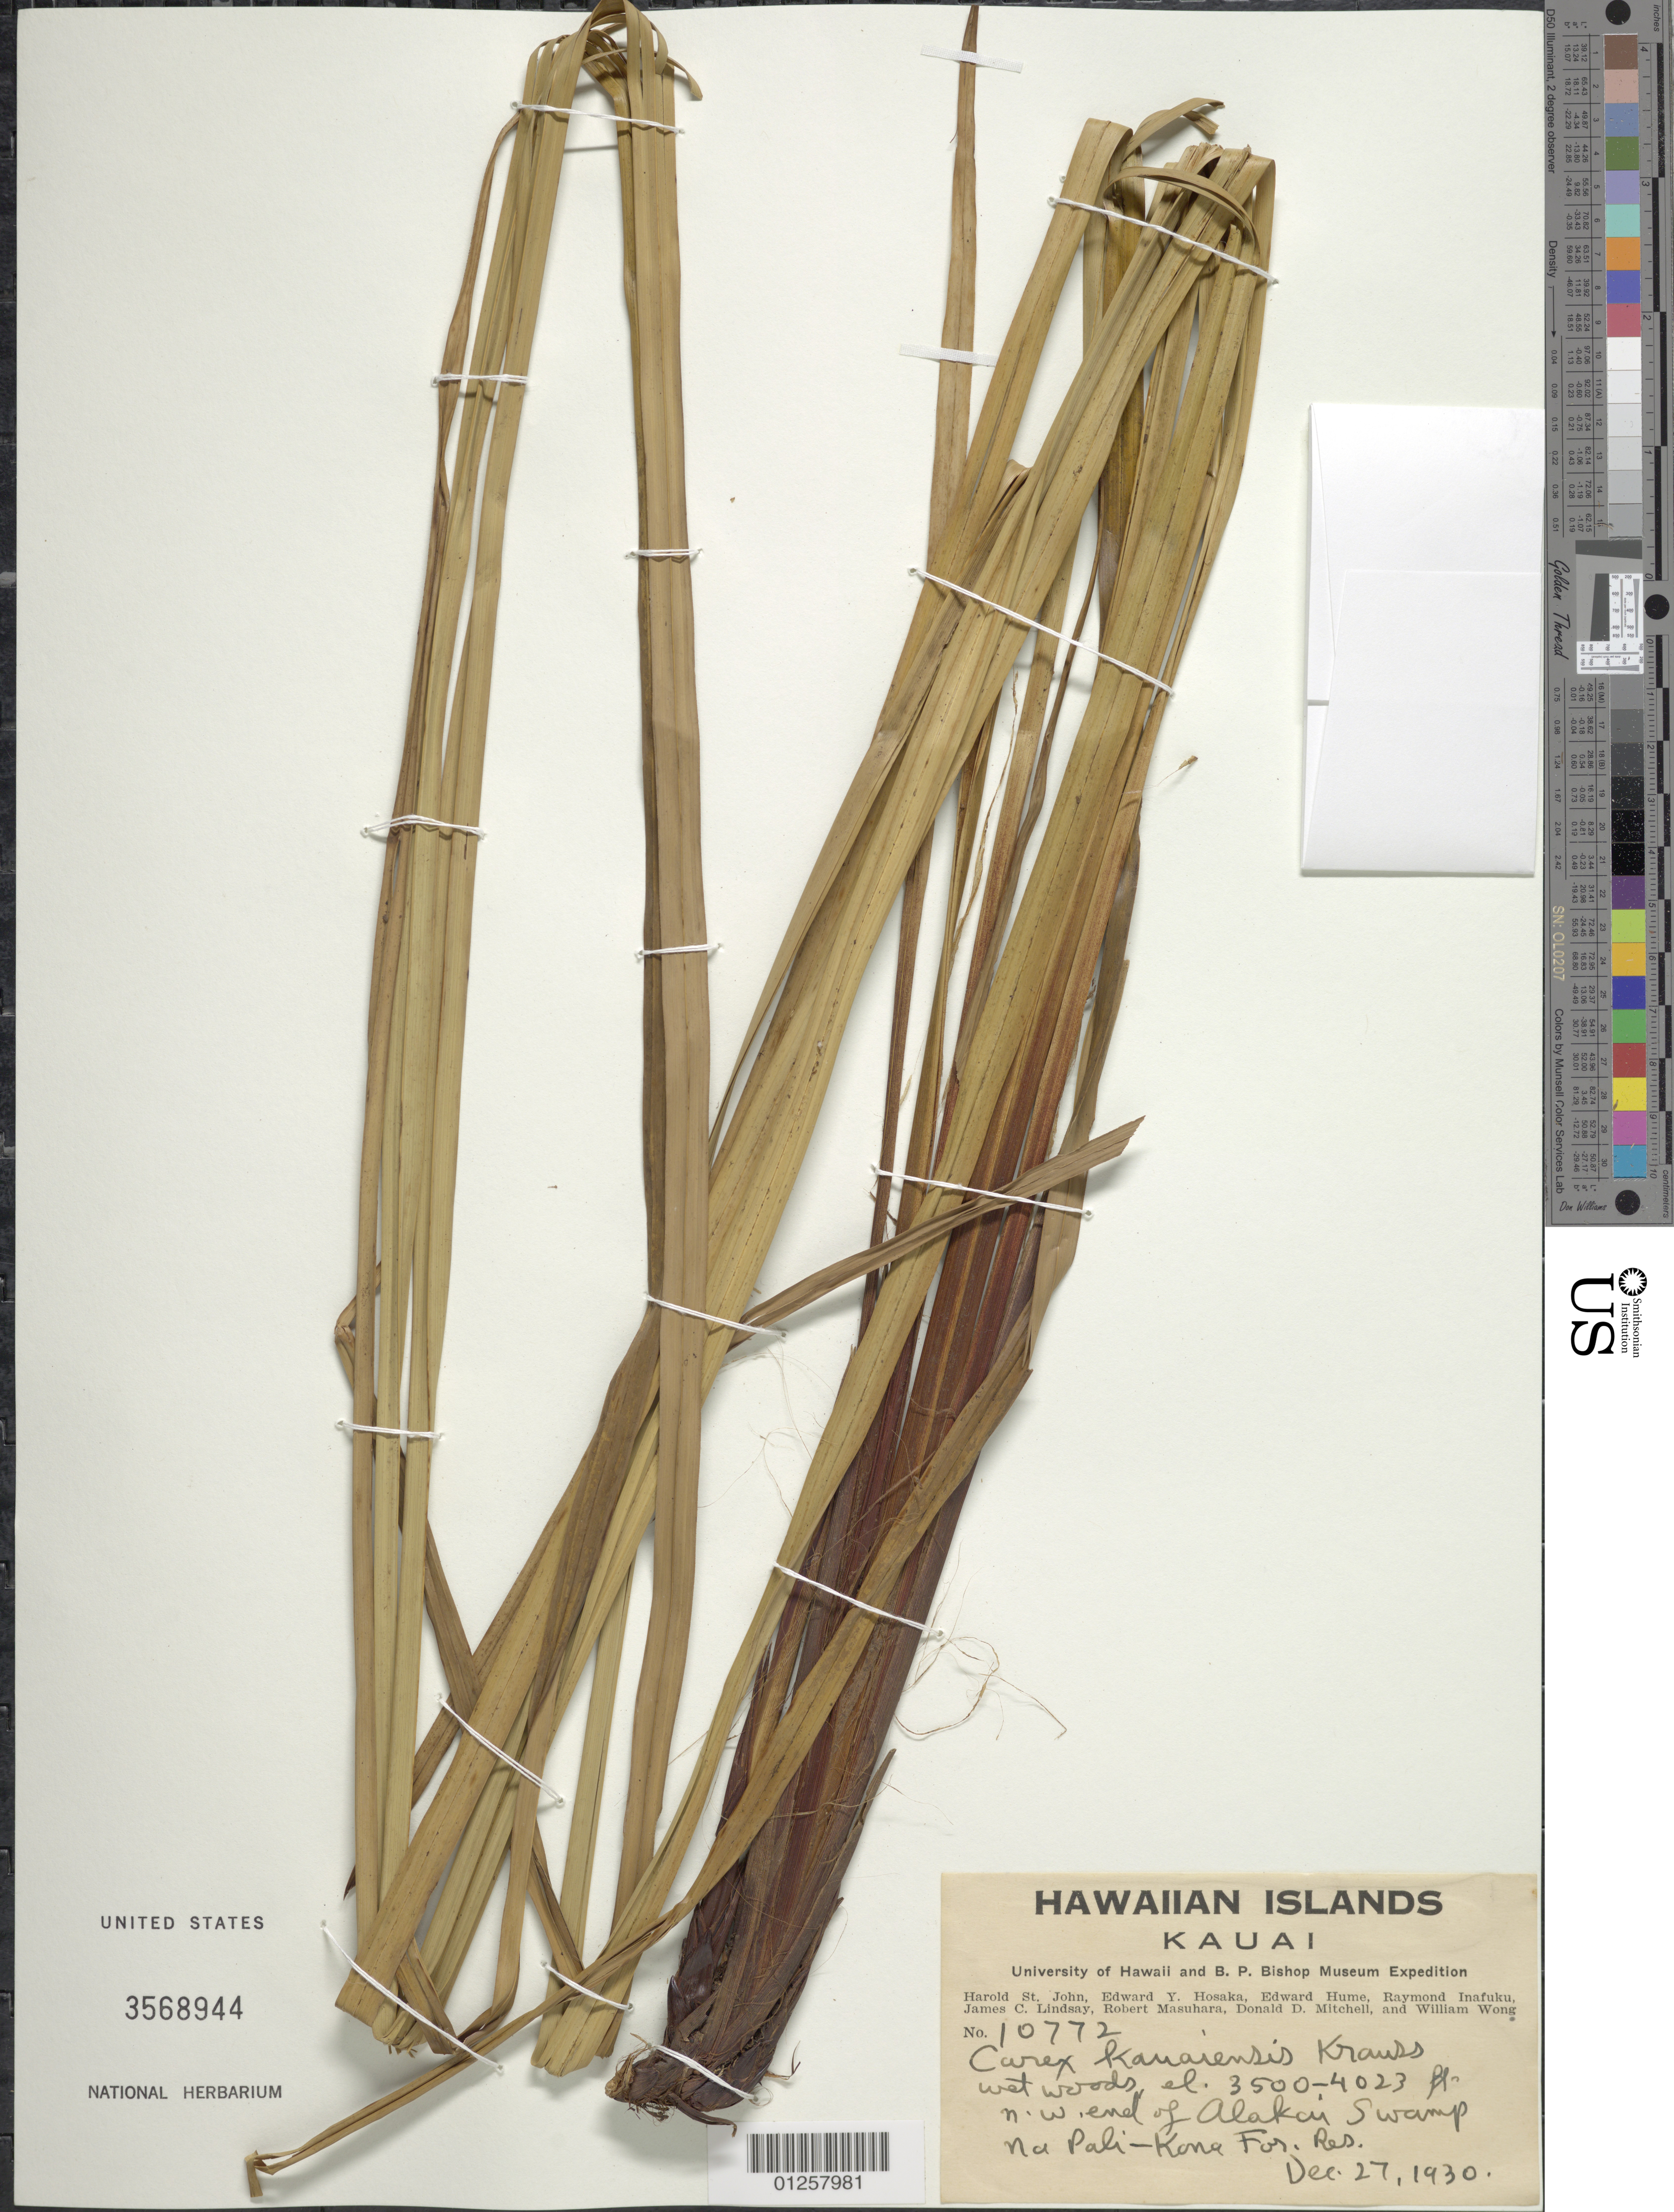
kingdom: Plantae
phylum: Tracheophyta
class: Liliopsida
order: Poales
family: Cyperaceae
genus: Carex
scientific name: Carex kauaiensis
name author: R.W. Krauss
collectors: H. St. John, E. Y. Hosaka, E. Hume, R. Inafuku, J. Lindsay, R. Masuhara, D. D. Mitchell & W. Wong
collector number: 10772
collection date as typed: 27 Dec 1930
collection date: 1930-12-27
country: United States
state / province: Hawaii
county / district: Kauai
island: Kaua'i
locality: NW end of Alakai Swamp, Na Pali Kona Forest Reserve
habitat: Wet woods.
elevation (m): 1067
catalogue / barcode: US 3568944